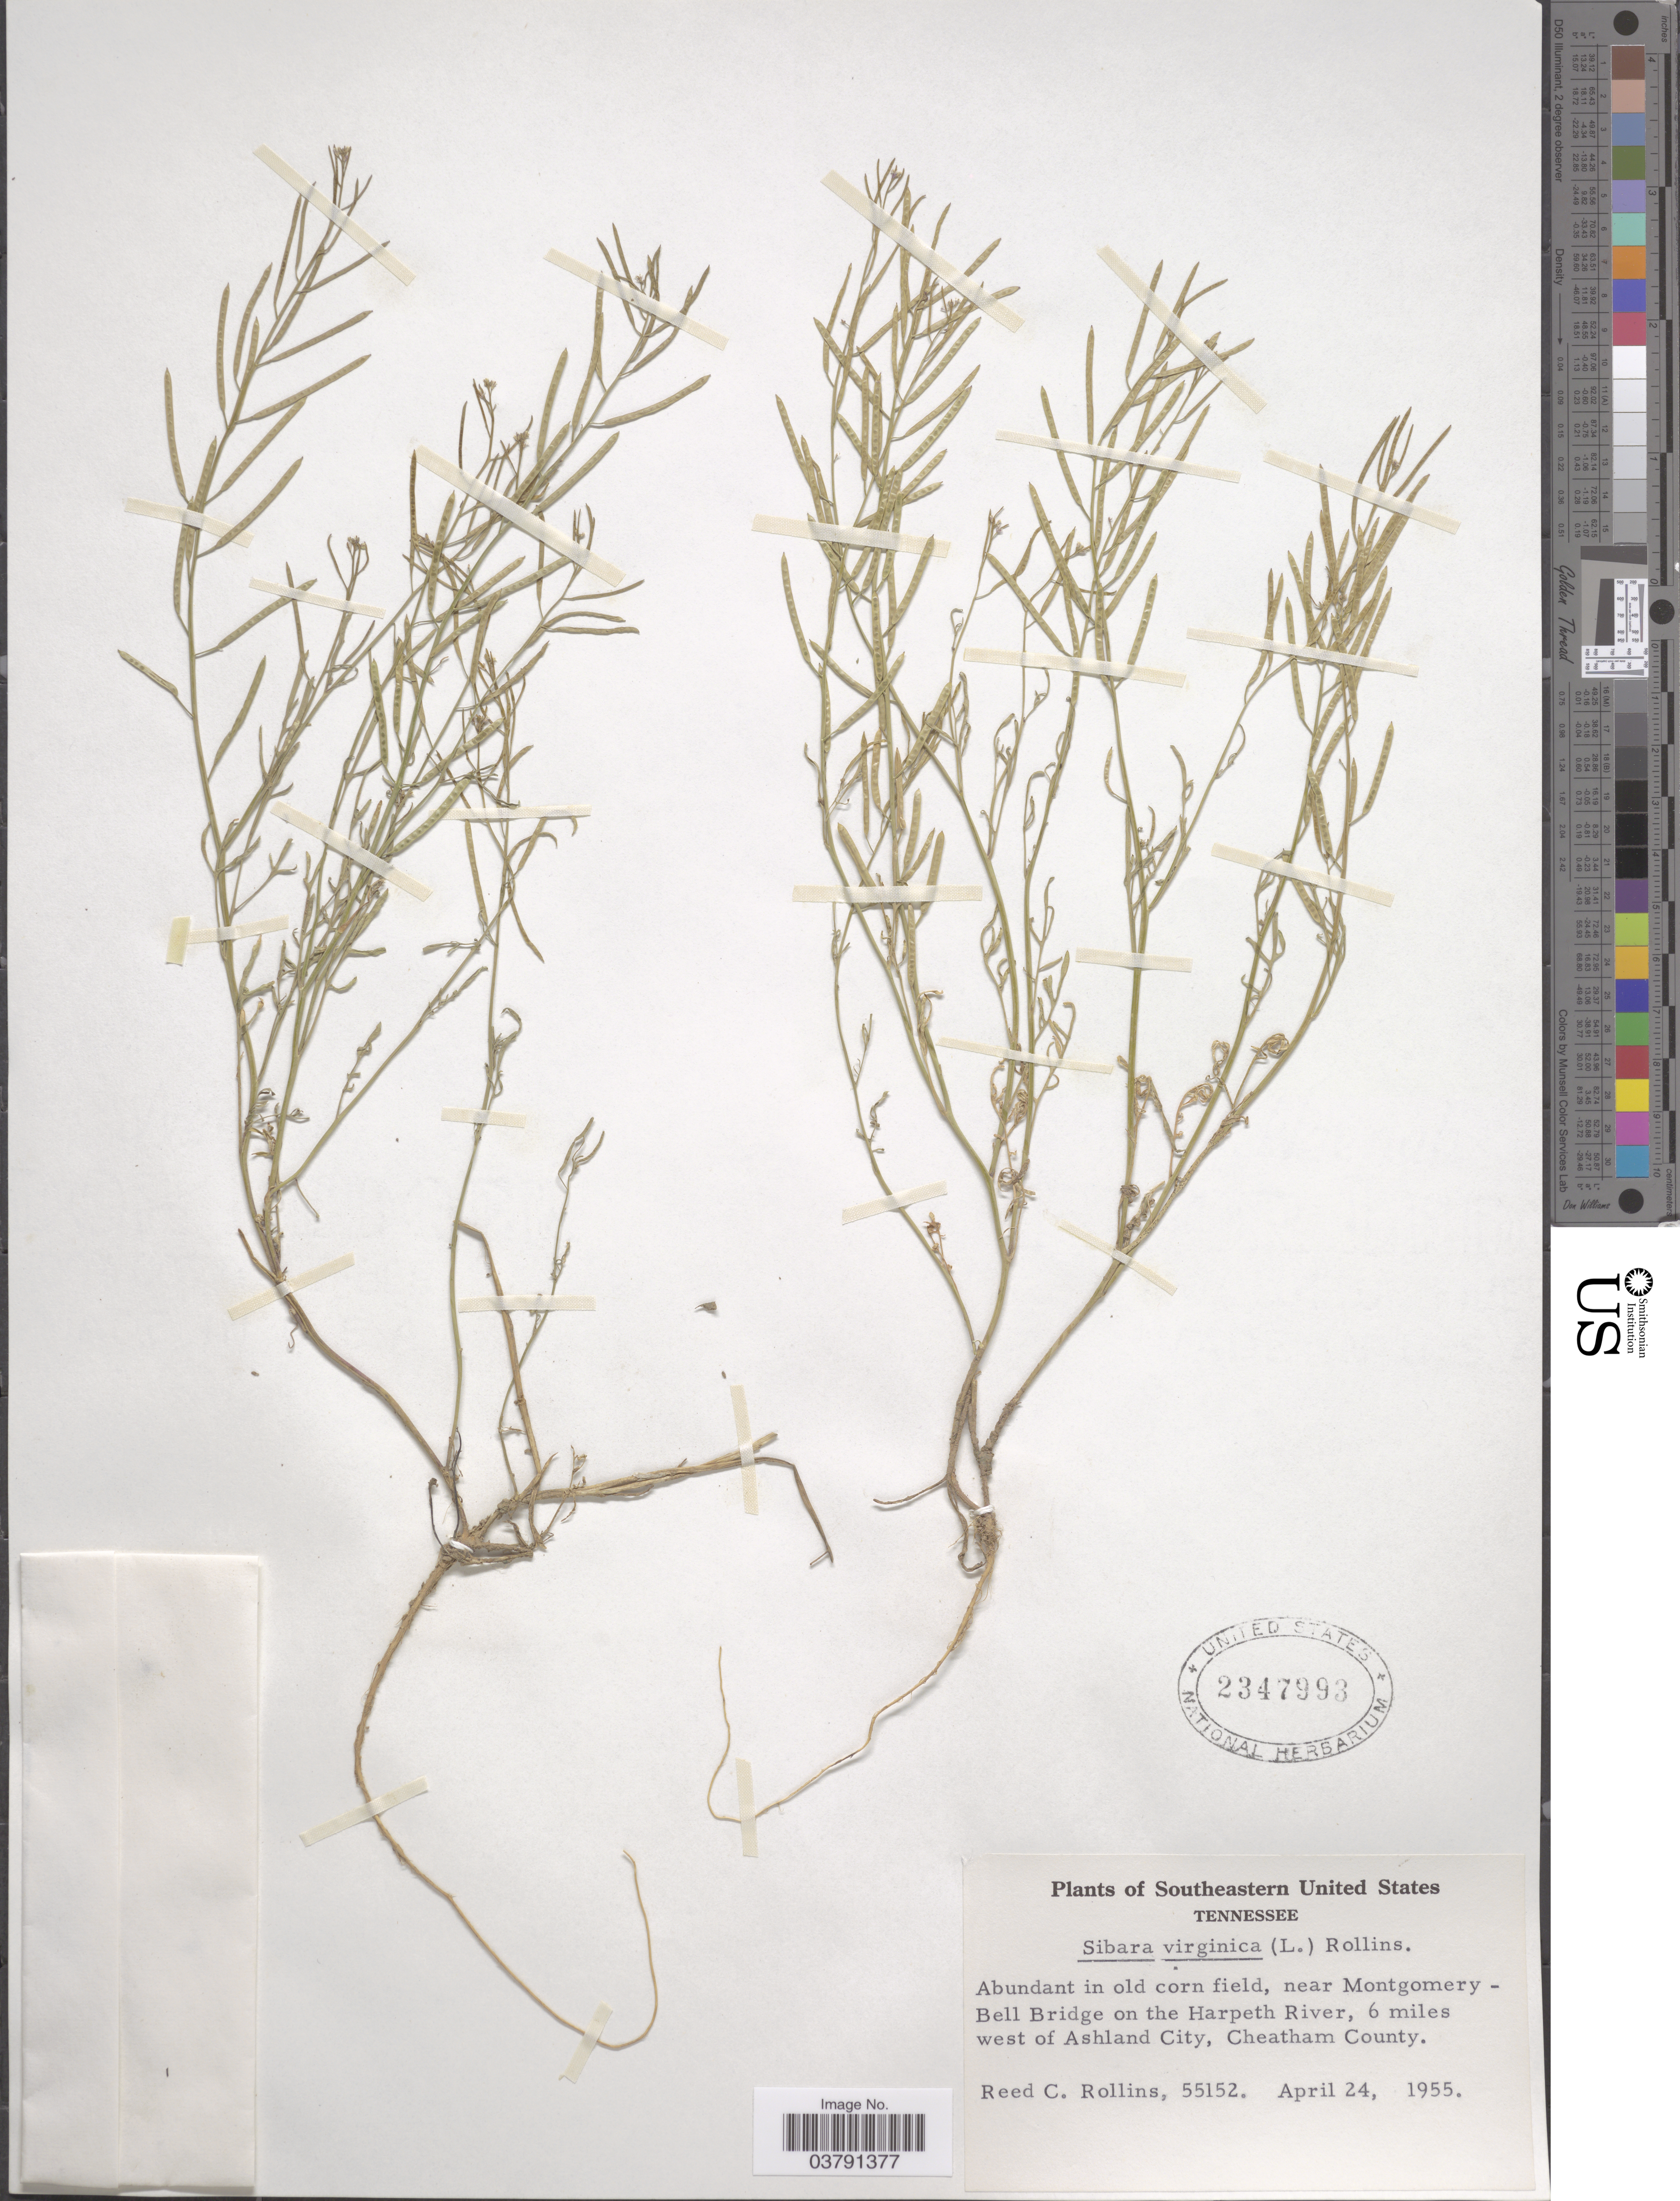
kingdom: Plantae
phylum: Tracheophyta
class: Magnoliopsida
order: Brassicales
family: Brassicaceae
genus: Planodes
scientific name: Planodes virginicum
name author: (L.) Greene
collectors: R. C. Rollins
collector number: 55152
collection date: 1955-04-24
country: United States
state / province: Tennessee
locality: Southeastern United States. Abundant in old corn field, near Montgomery-Bell Bridge on the Harpeth River, 6 miles west of Ashland City, Cheatham County.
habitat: abundant in an old corn field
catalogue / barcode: US 2347993